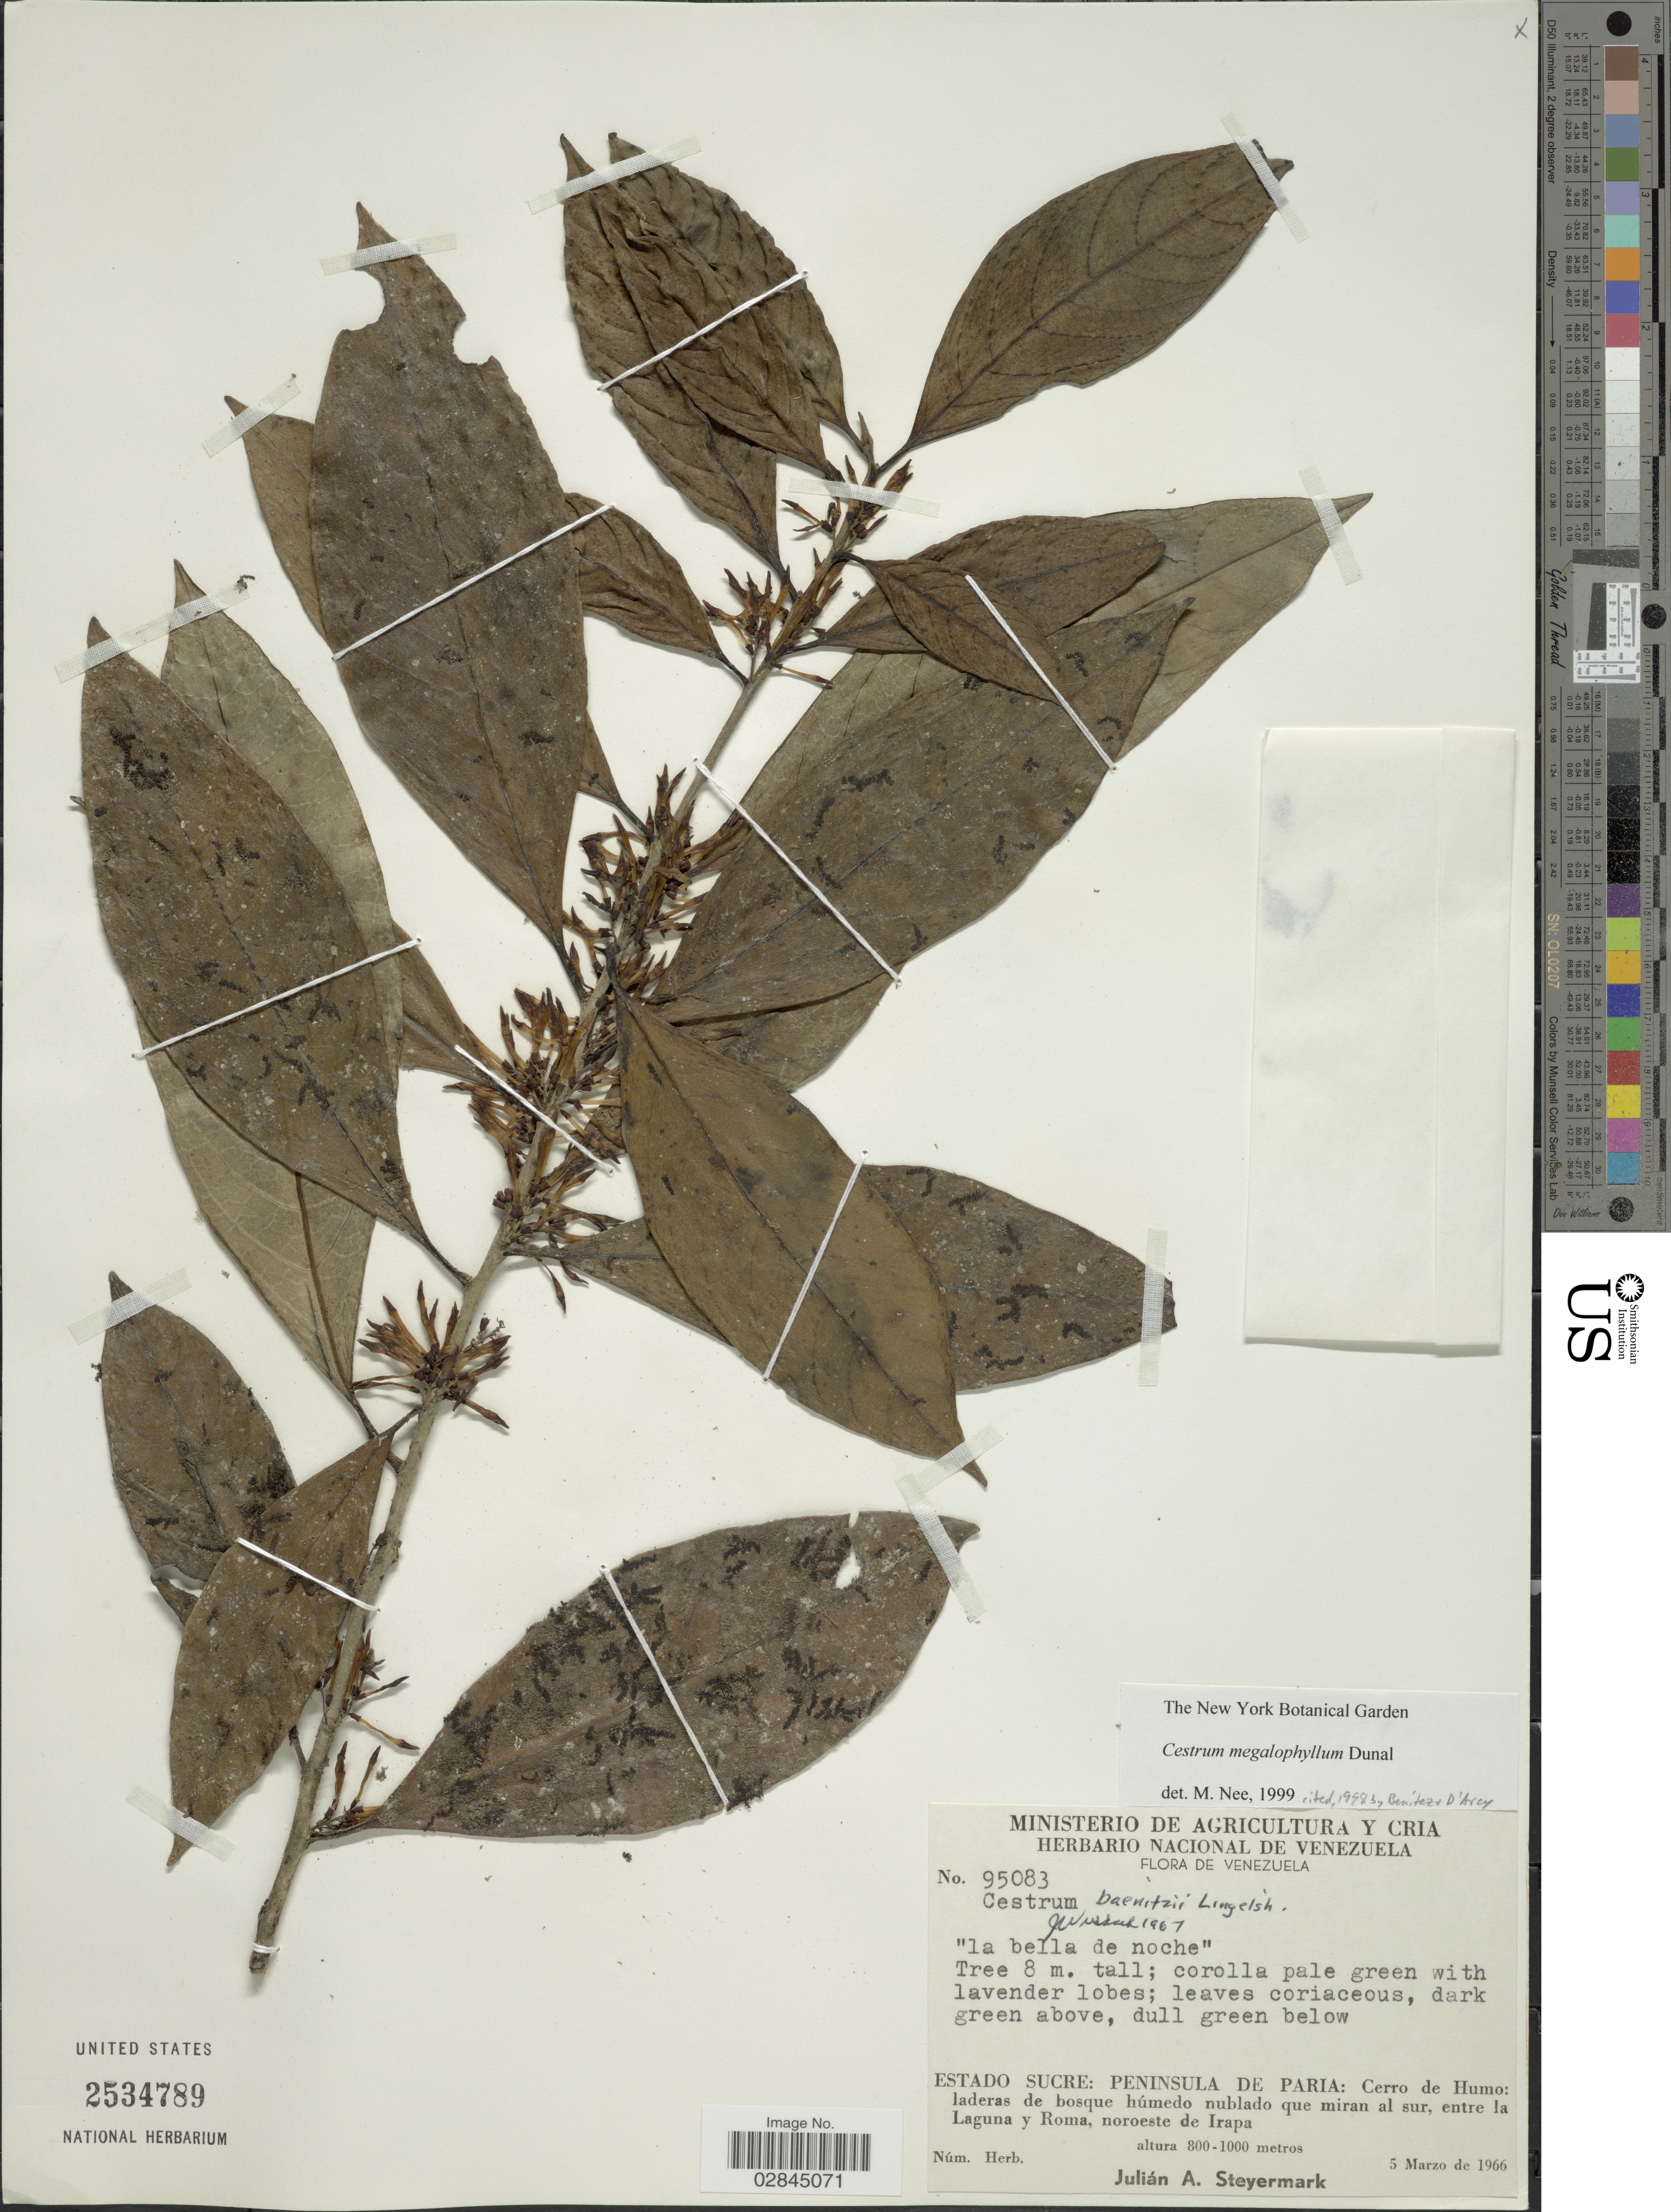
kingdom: Plantae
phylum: Tracheophyta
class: Magnoliopsida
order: Solanales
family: Solanaceae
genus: Cestrum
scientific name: Cestrum schlechtendahlii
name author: G. Don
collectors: J. Steyermark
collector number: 95083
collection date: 1966-03-05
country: Venezuela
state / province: Sucre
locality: Peninsula de Paria: Cerro de Humo: laderas de bosuqe húmedo nublado que miran al sur, entre la Laguna y Roma, noroeste de Irapa.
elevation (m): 800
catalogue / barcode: US 2534789